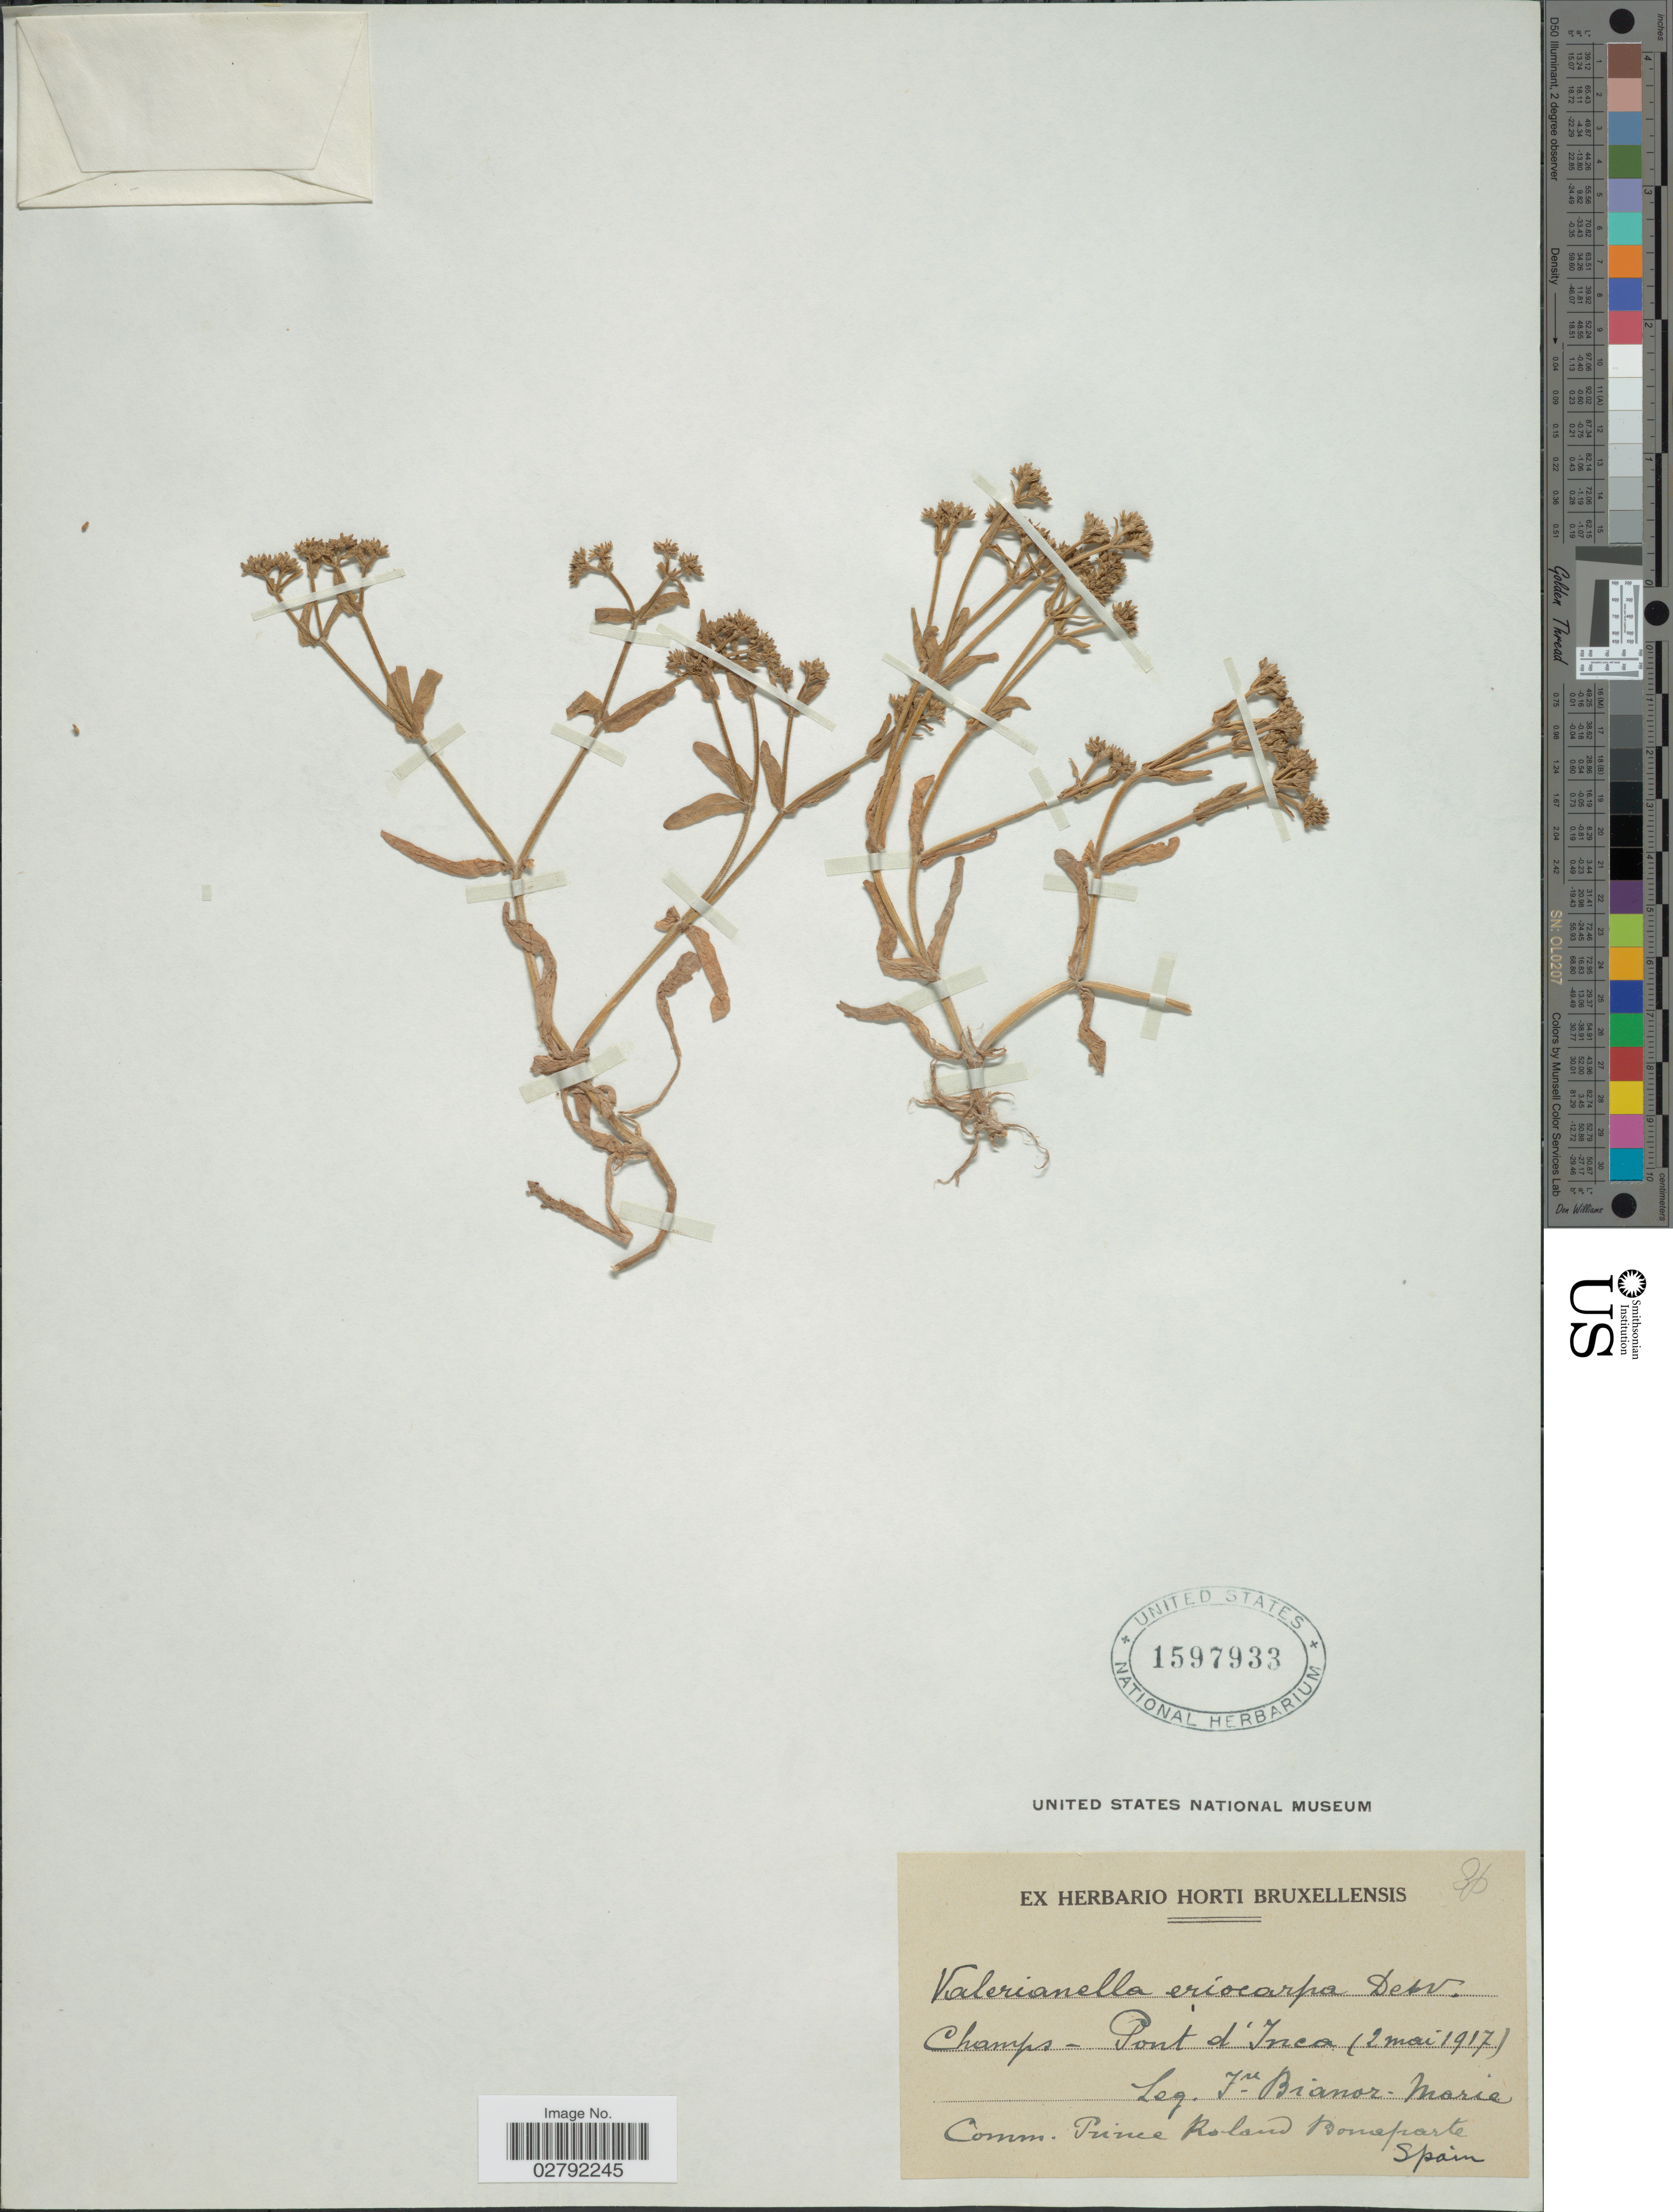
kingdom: Plantae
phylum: Tracheophyta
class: Magnoliopsida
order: Dipsacales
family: Caprifoliaceae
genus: Valerianella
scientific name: Valerianella eriocarpa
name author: Desv.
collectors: F. Bianor-Marie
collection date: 1917-05-02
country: Spain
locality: Champs - Pont d' Inca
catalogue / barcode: US 1597933